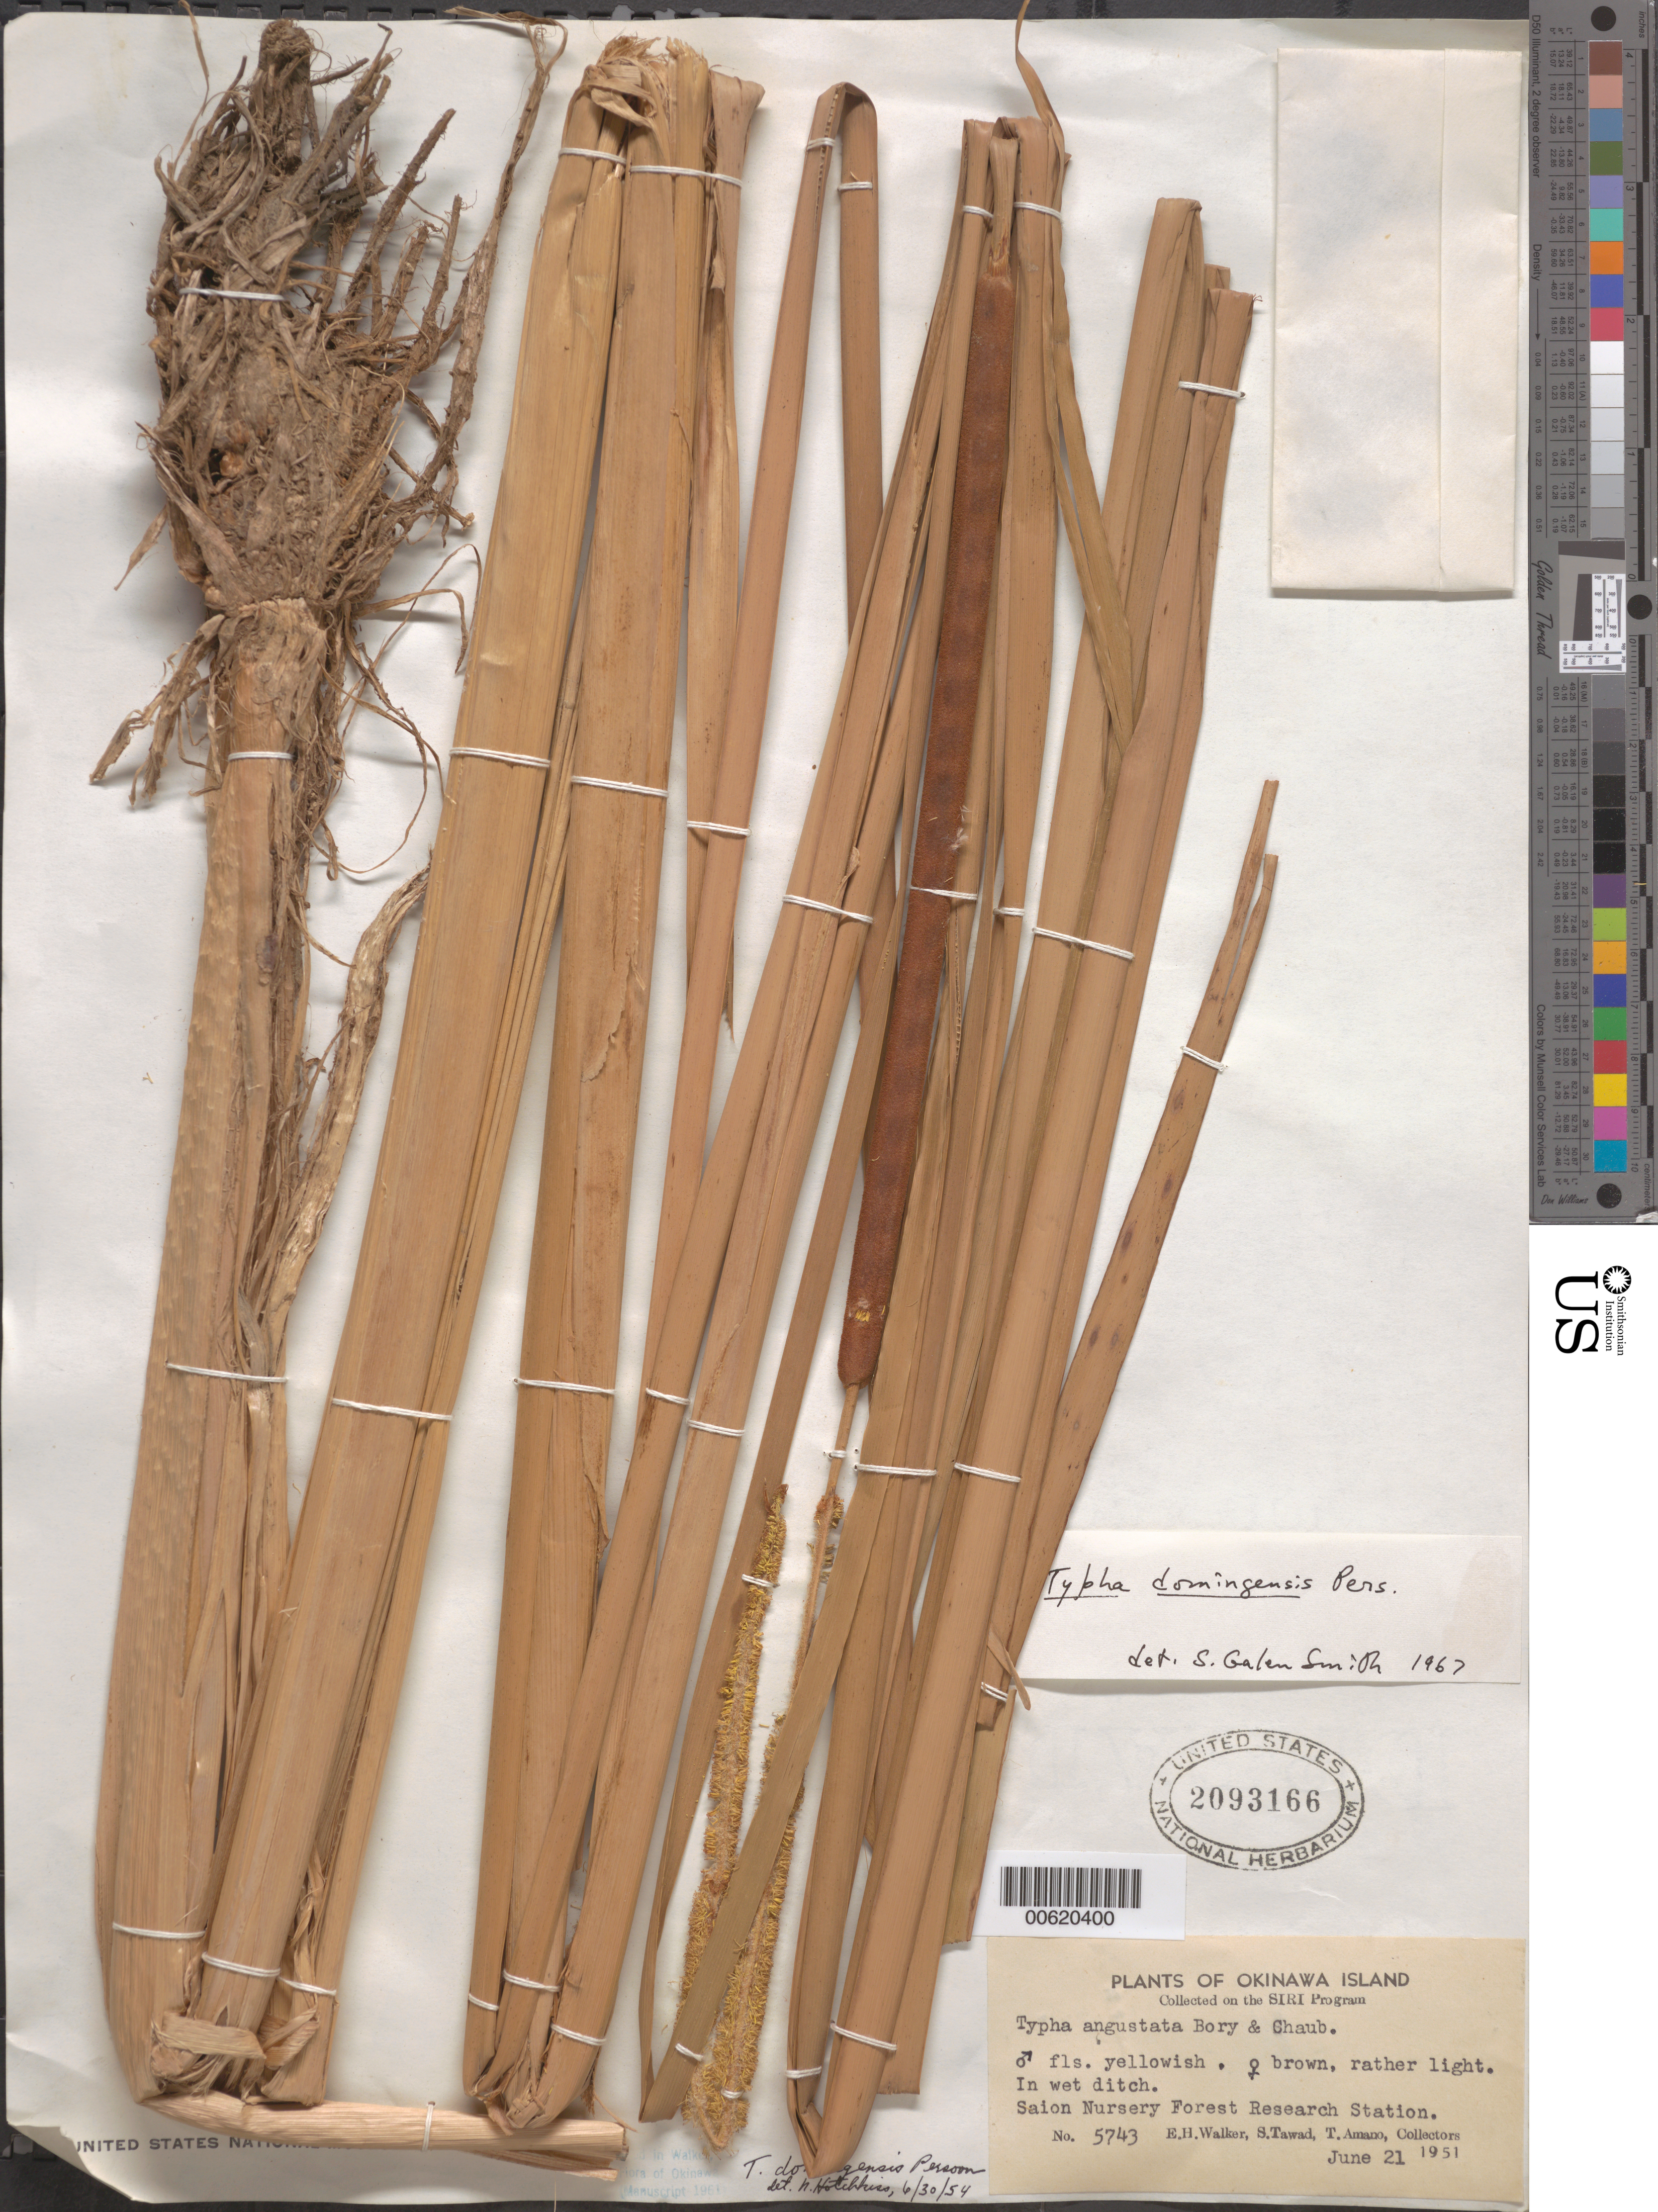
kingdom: Plantae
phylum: Tracheophyta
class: Liliopsida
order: Poales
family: Typhaceae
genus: Typha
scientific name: Typha domingensis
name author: Pers.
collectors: E. H. Walker, S. Tawada & T. Amano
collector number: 5743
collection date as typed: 21 Jun 1951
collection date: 1951-06-21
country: Japan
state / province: Okinawa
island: Okinawa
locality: Saion Nursey Forest Research Station [Okinawa Is.]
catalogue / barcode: US 2093166